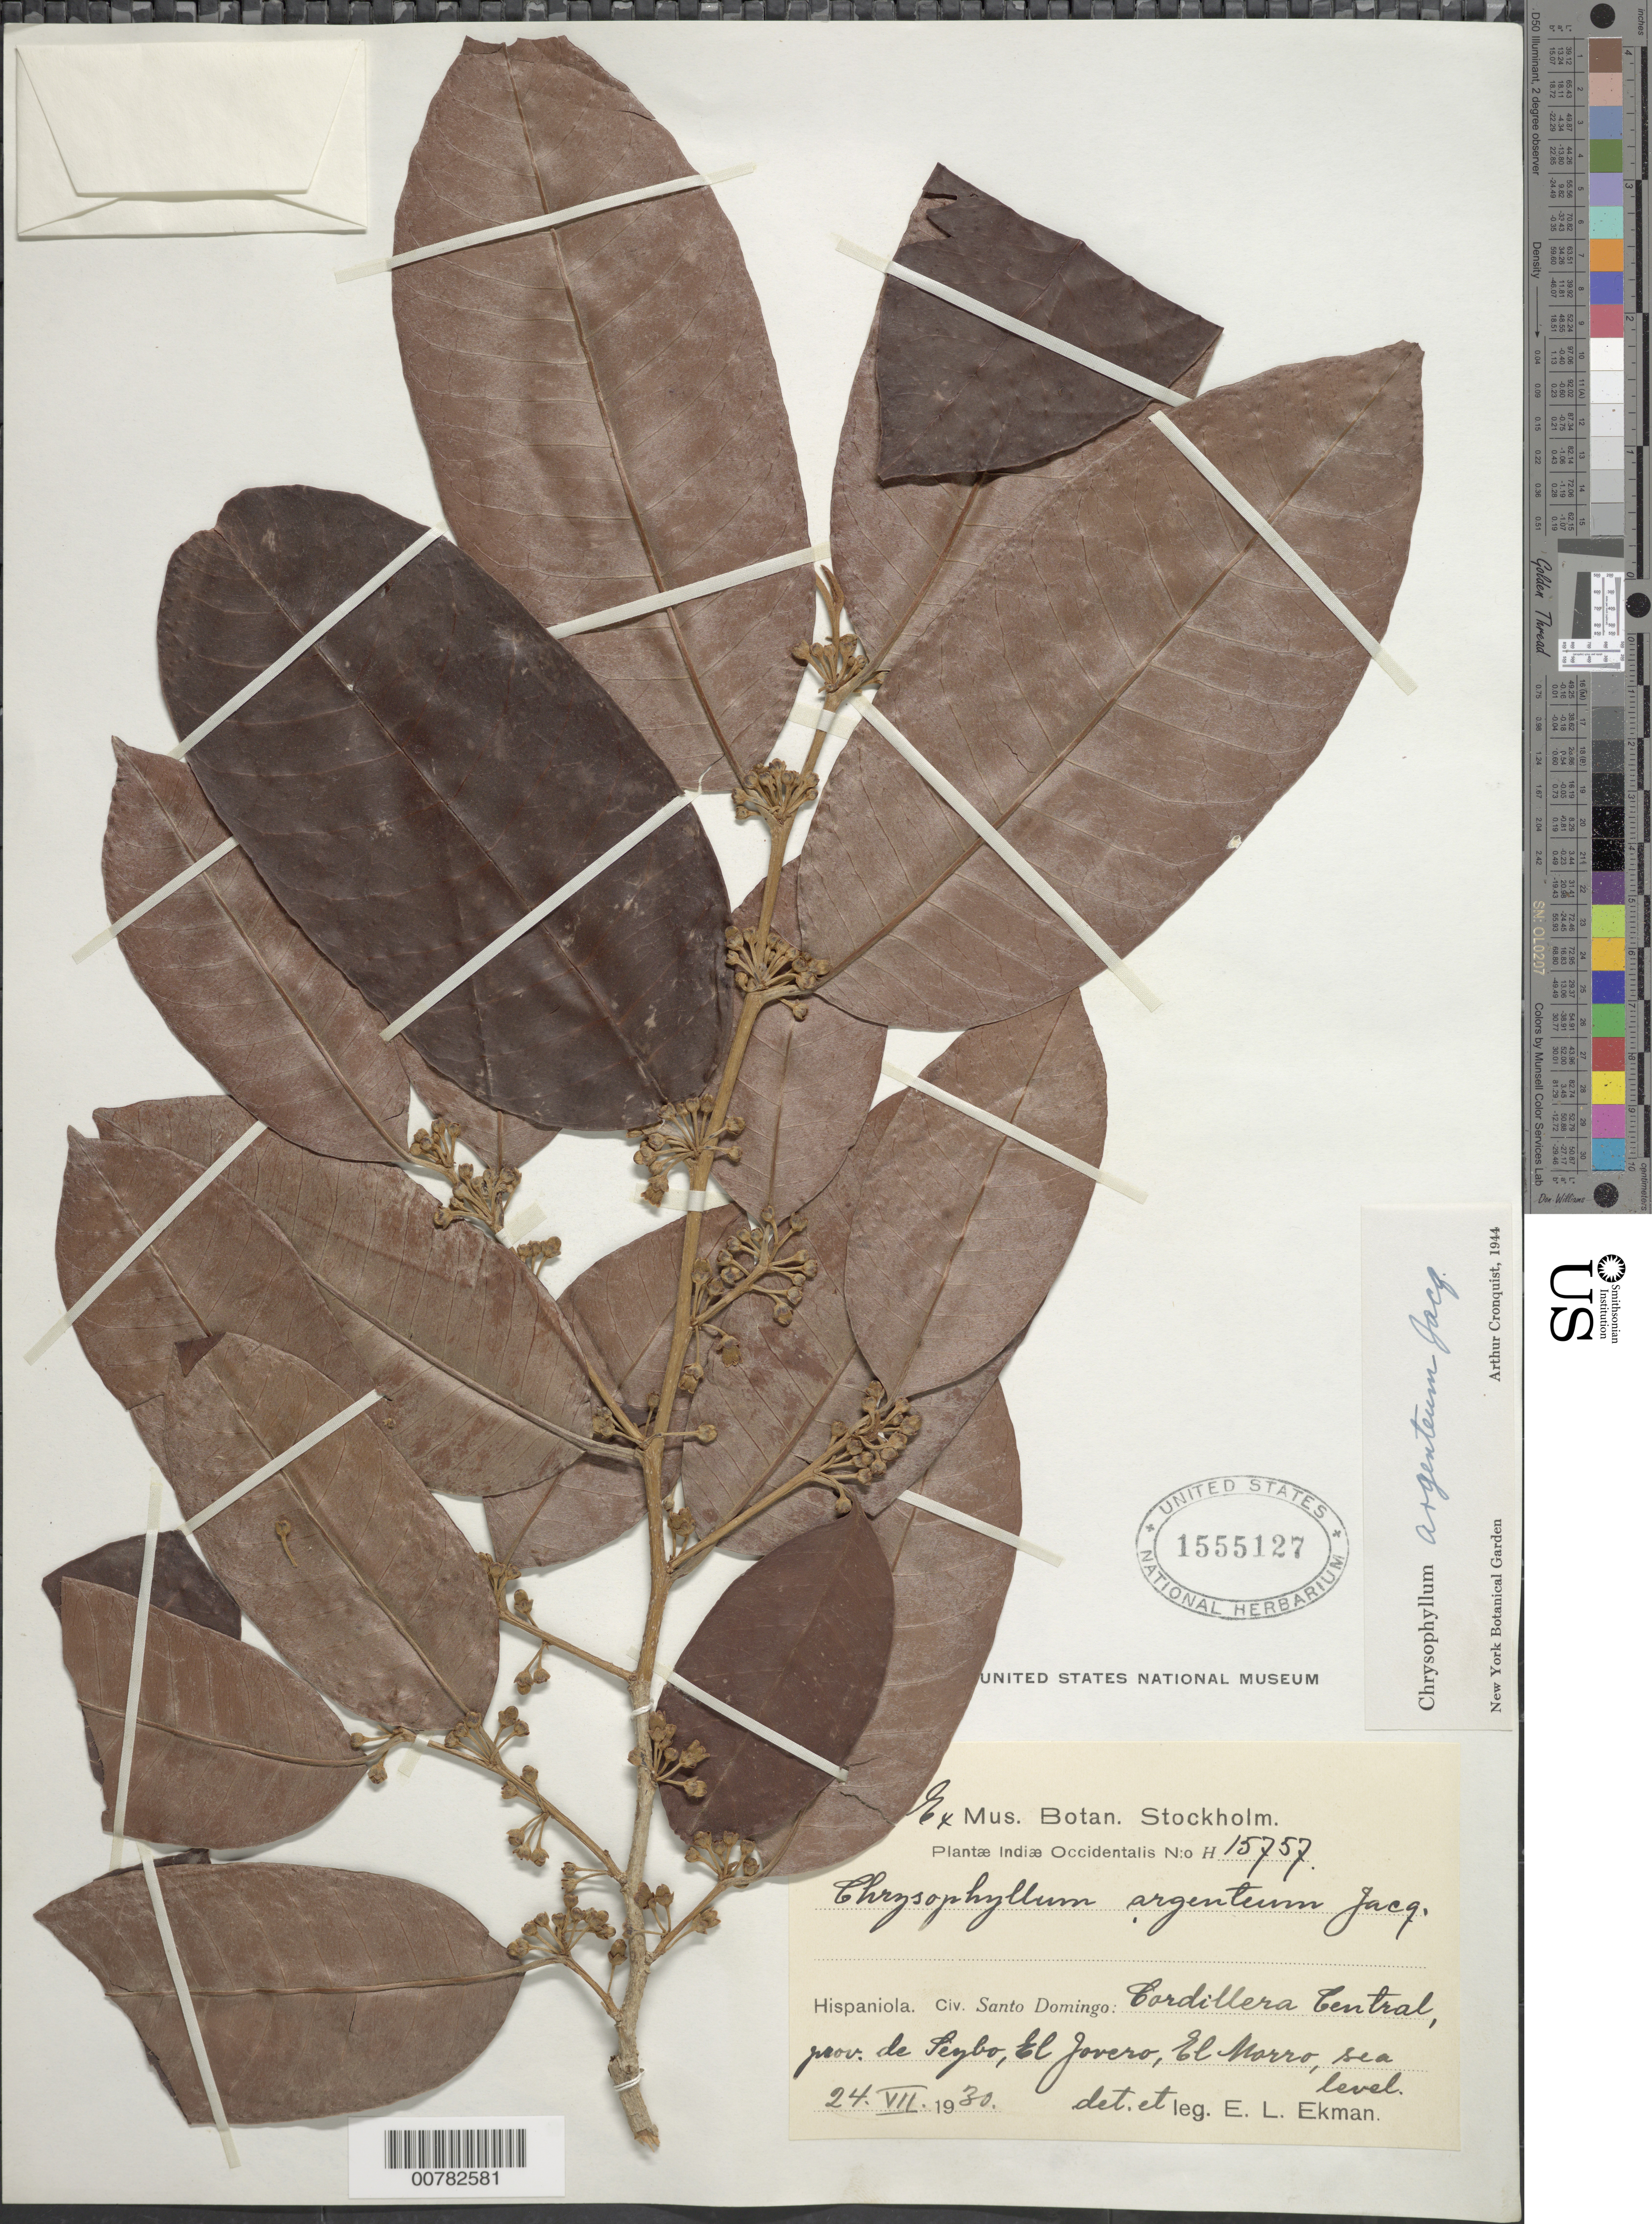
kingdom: Plantae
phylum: Tracheophyta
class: Magnoliopsida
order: Ericales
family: Sapotaceae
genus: Chrysophyllum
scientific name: Chrysophyllum argenteum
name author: Jacq.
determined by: Cronquist, A. J.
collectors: E. L. Ekman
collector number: H 15757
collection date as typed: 24 Aug 1930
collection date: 1930-08-24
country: Dominican Republic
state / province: El Seibo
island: Hispaniola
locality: Cordillera Central, El Jovero, El Morro.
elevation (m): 0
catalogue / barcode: US 1555127